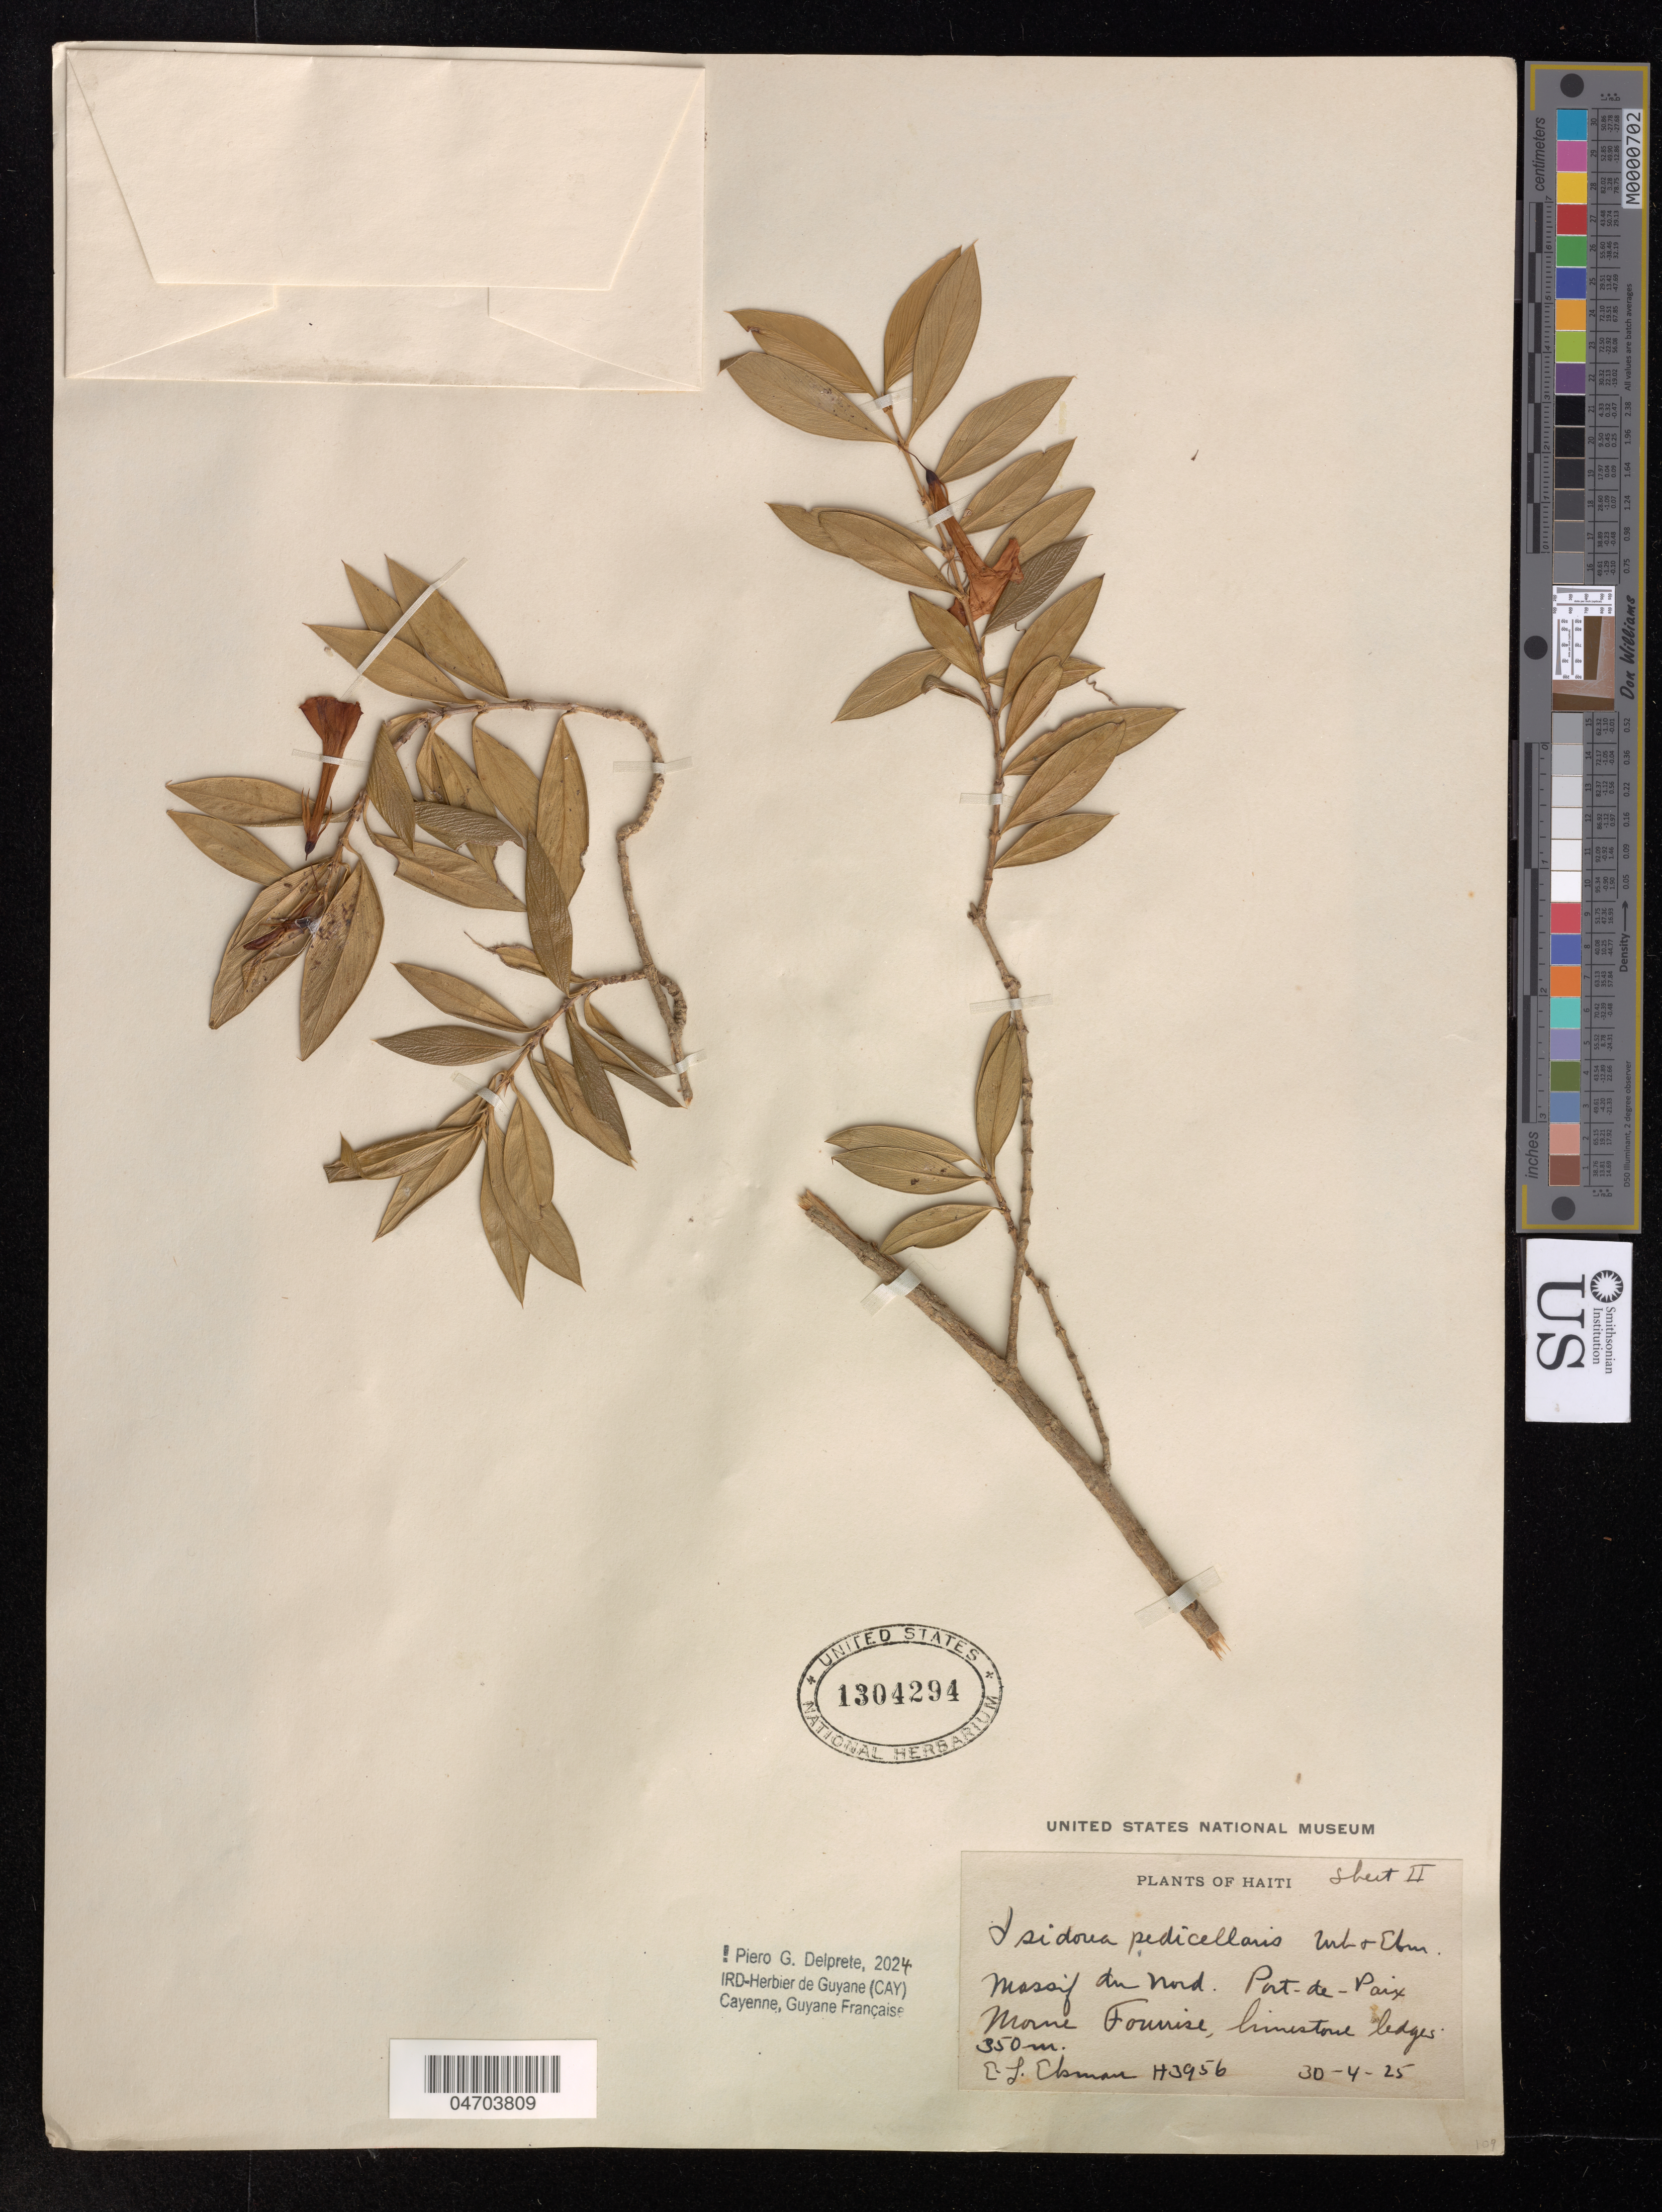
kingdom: Plantae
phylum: Tracheophyta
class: Magnoliopsida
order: Gentianales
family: Rubiaceae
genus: Isidorea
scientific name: Isidorea pedicellaris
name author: Urb. & Ekman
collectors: E. Ekman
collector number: H3956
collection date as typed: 30 Apr25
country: Haiti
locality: Massi du Nord. Port-de-Paix, Morne Fourrise, limestone ledges.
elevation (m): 350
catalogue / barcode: US 1304294